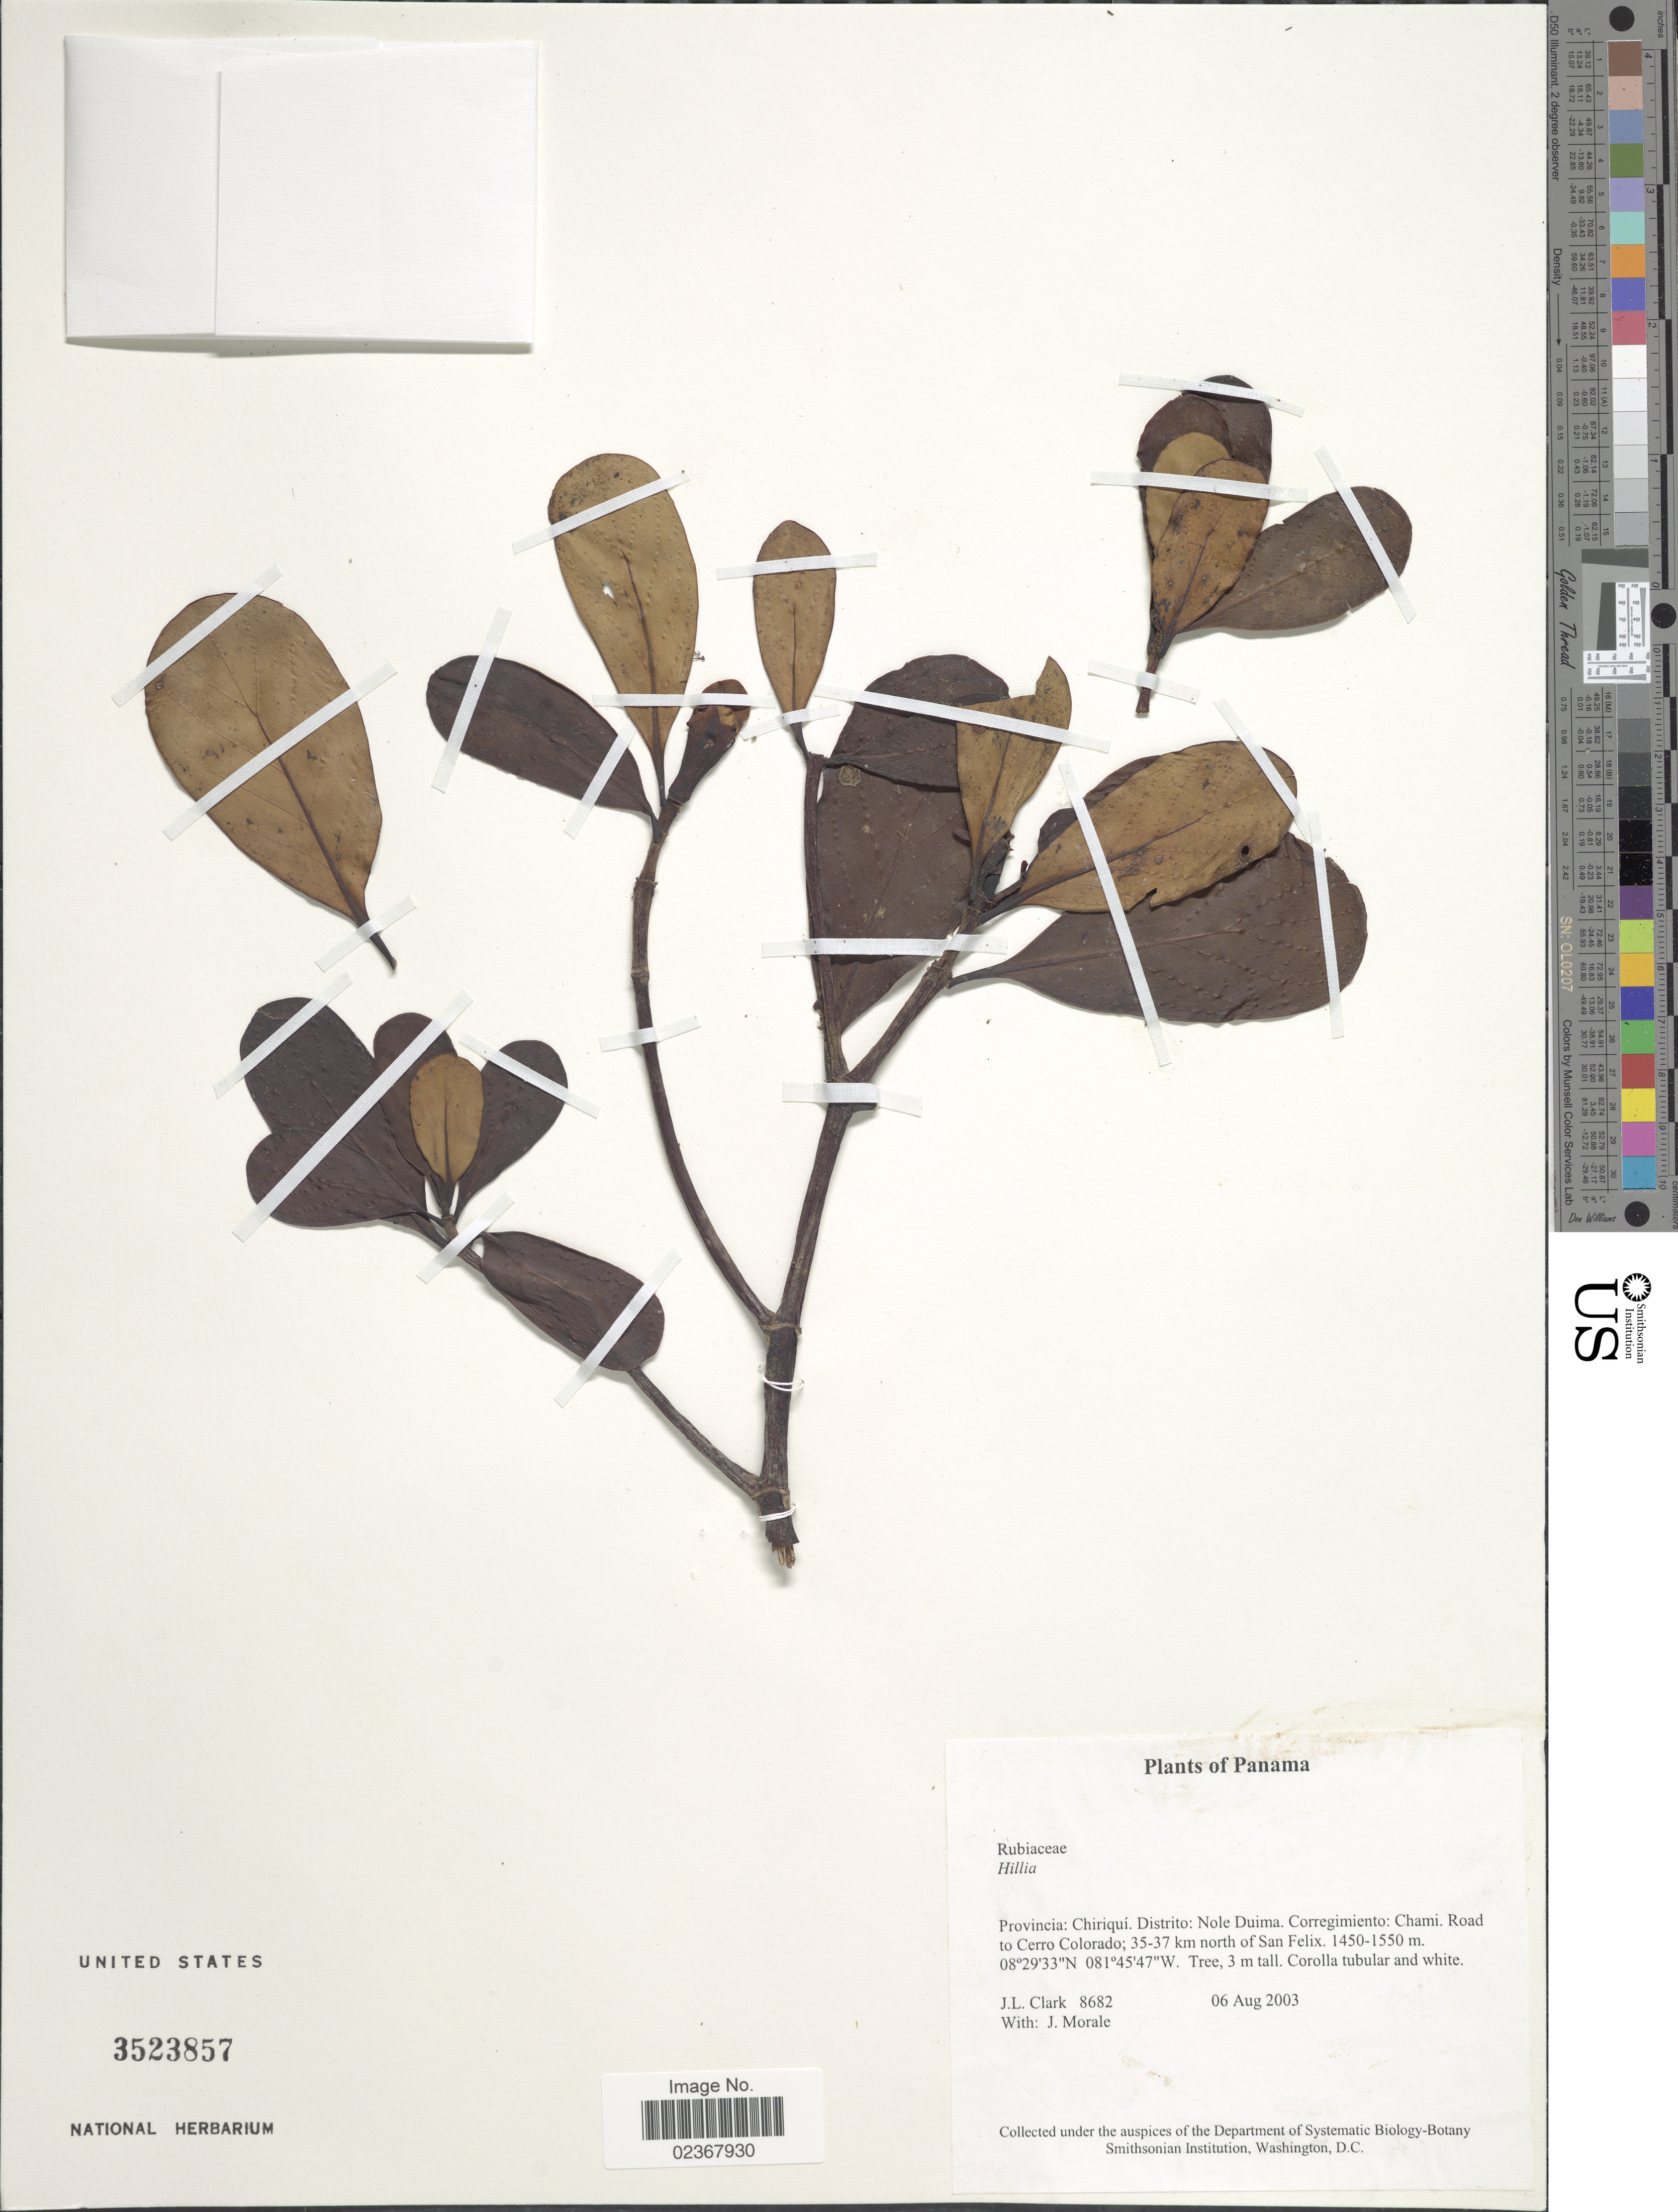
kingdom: Plantae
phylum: Tracheophyta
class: Magnoliopsida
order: Gentianales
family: Rubiaceae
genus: Hillia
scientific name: Hillia sp.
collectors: J. L. Clark & J. Morale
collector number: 8682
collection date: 2003-08-06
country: Panama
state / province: Chiriqui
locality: Distrito: Nole Duima. Corregimiento: Chami. Road to Cerro Colorado; 35-37 km north of San Felix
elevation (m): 1450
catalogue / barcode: US 3523857